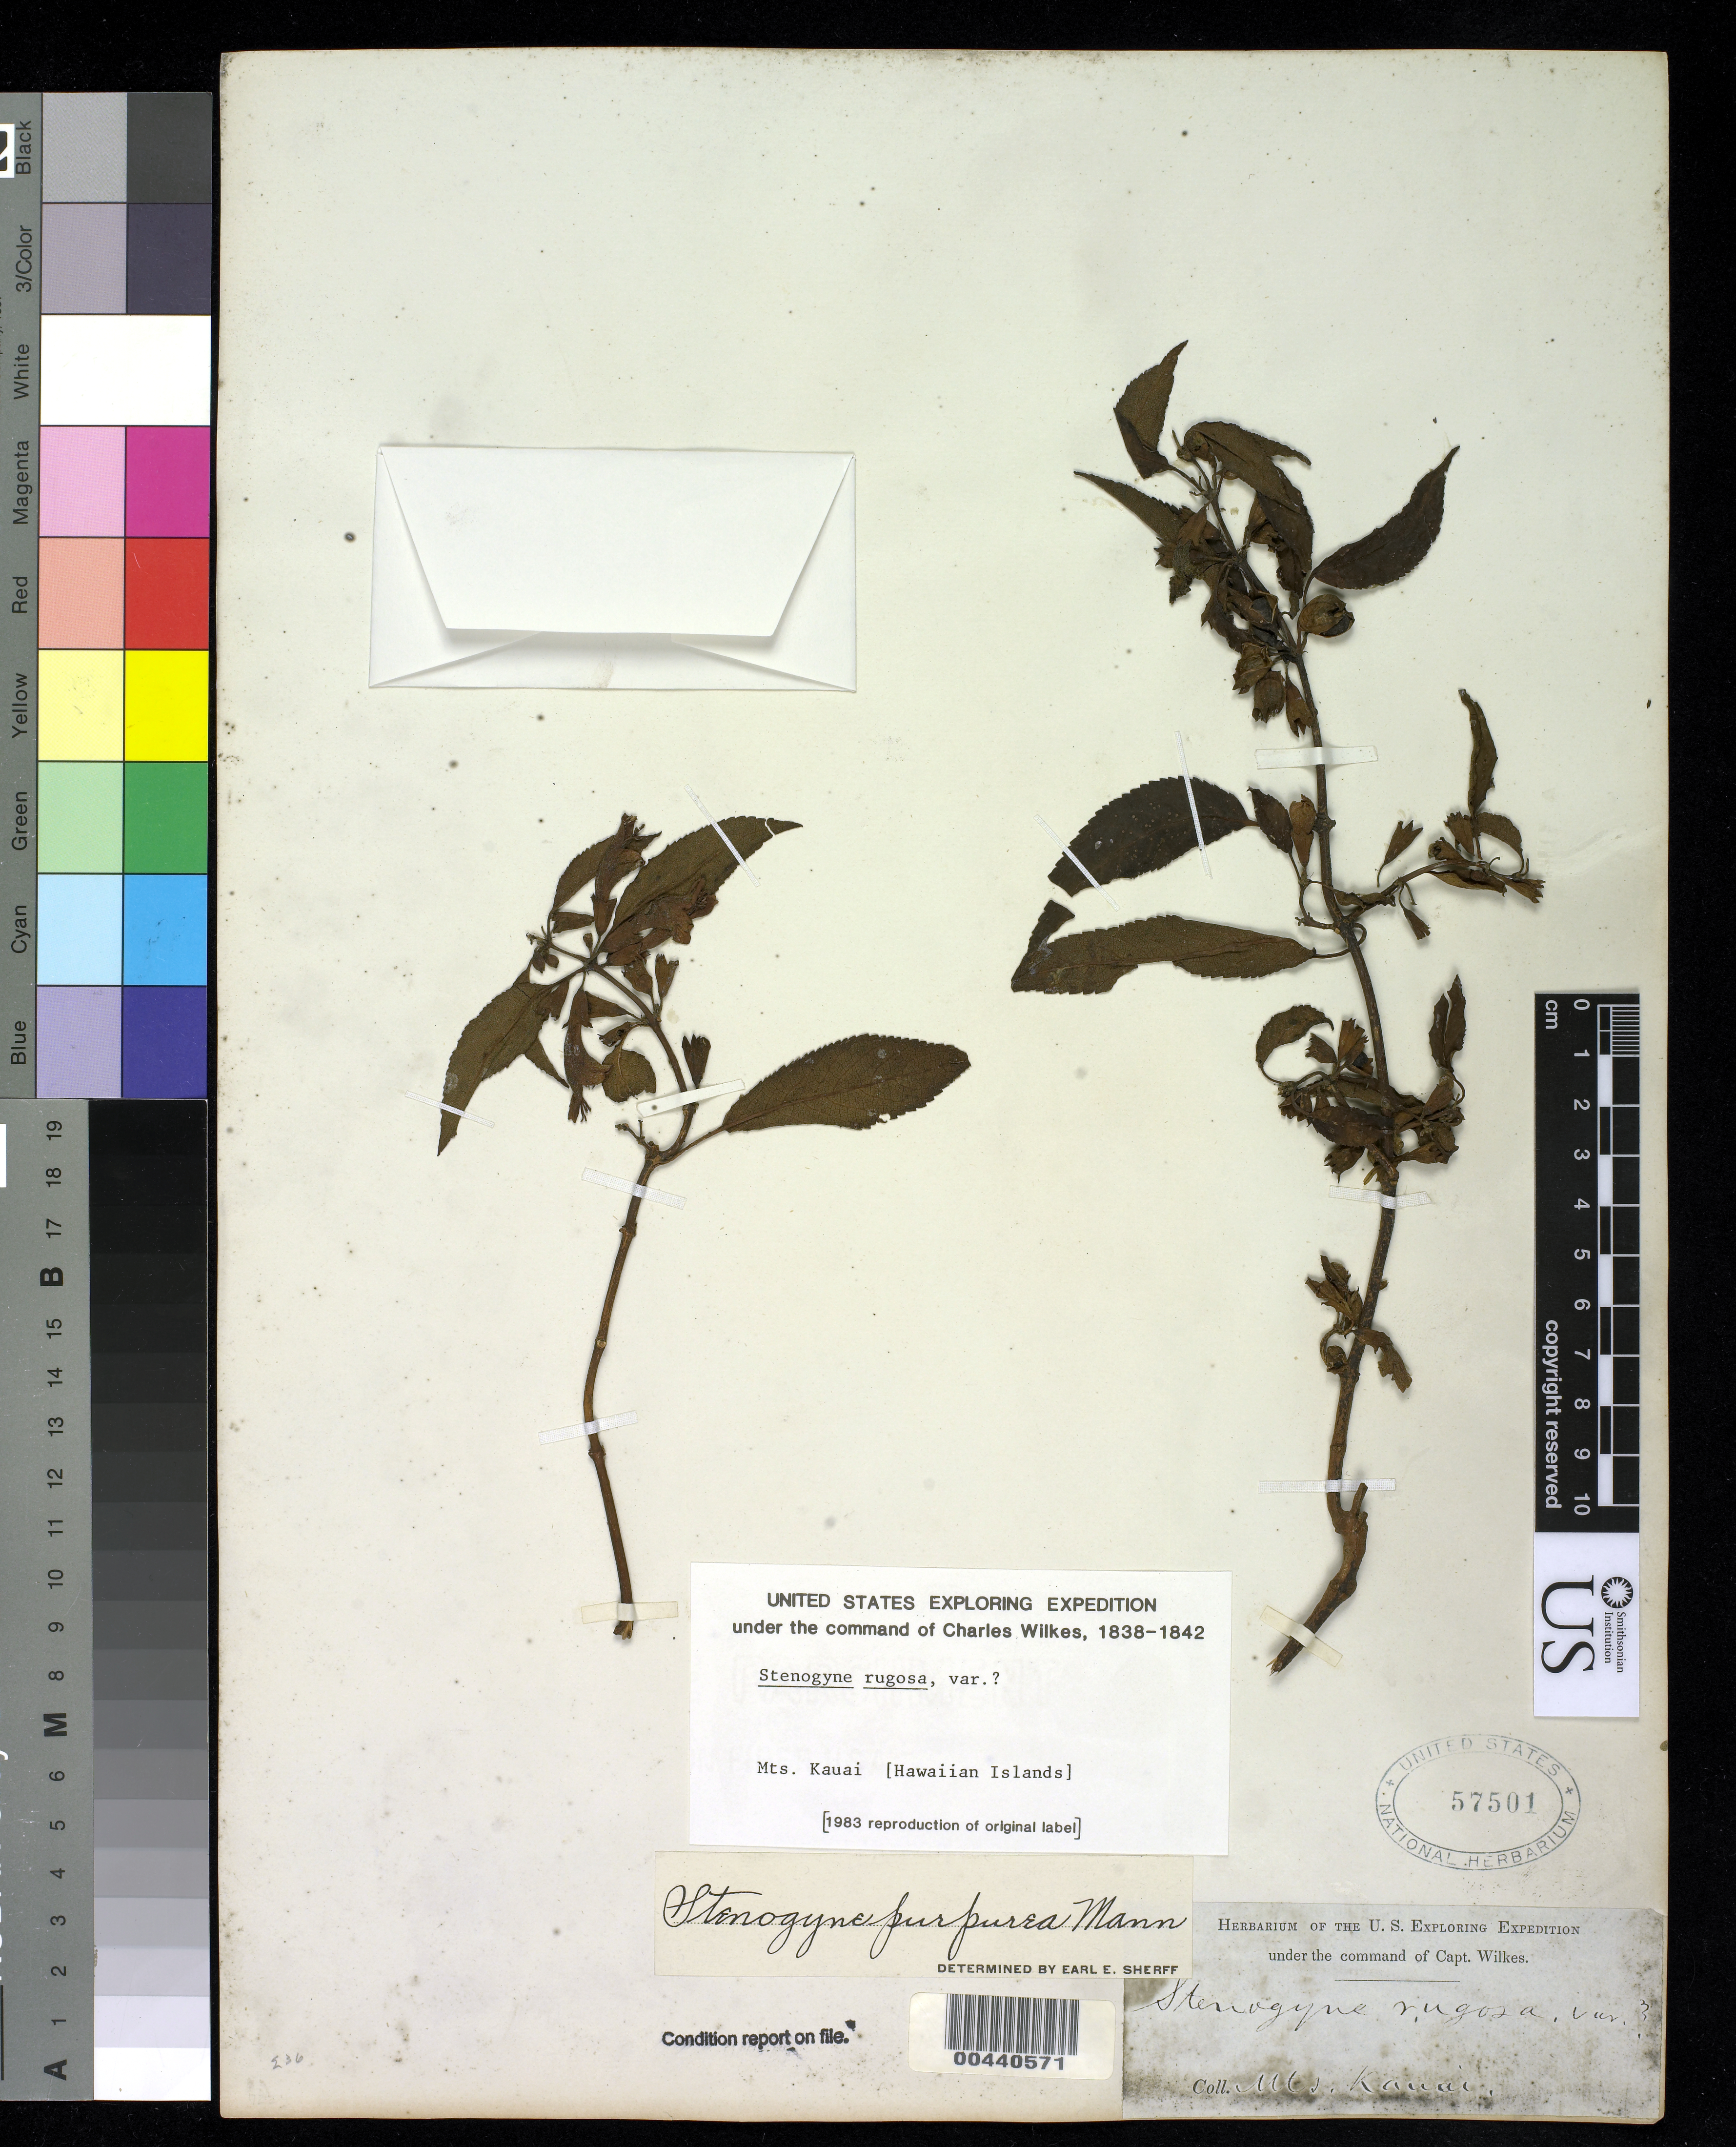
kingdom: Plantae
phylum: Tracheophyta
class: Magnoliopsida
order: Lamiales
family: Lamiaceae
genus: Stenogyne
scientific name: Stenogyne purpurea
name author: H. Mann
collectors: Wilkes Explor. Exped.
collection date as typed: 1838 to -- --- 1842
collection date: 1838/1842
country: United States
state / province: Hawaii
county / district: Kauai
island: Kaua'i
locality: Mountains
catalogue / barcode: US 57501